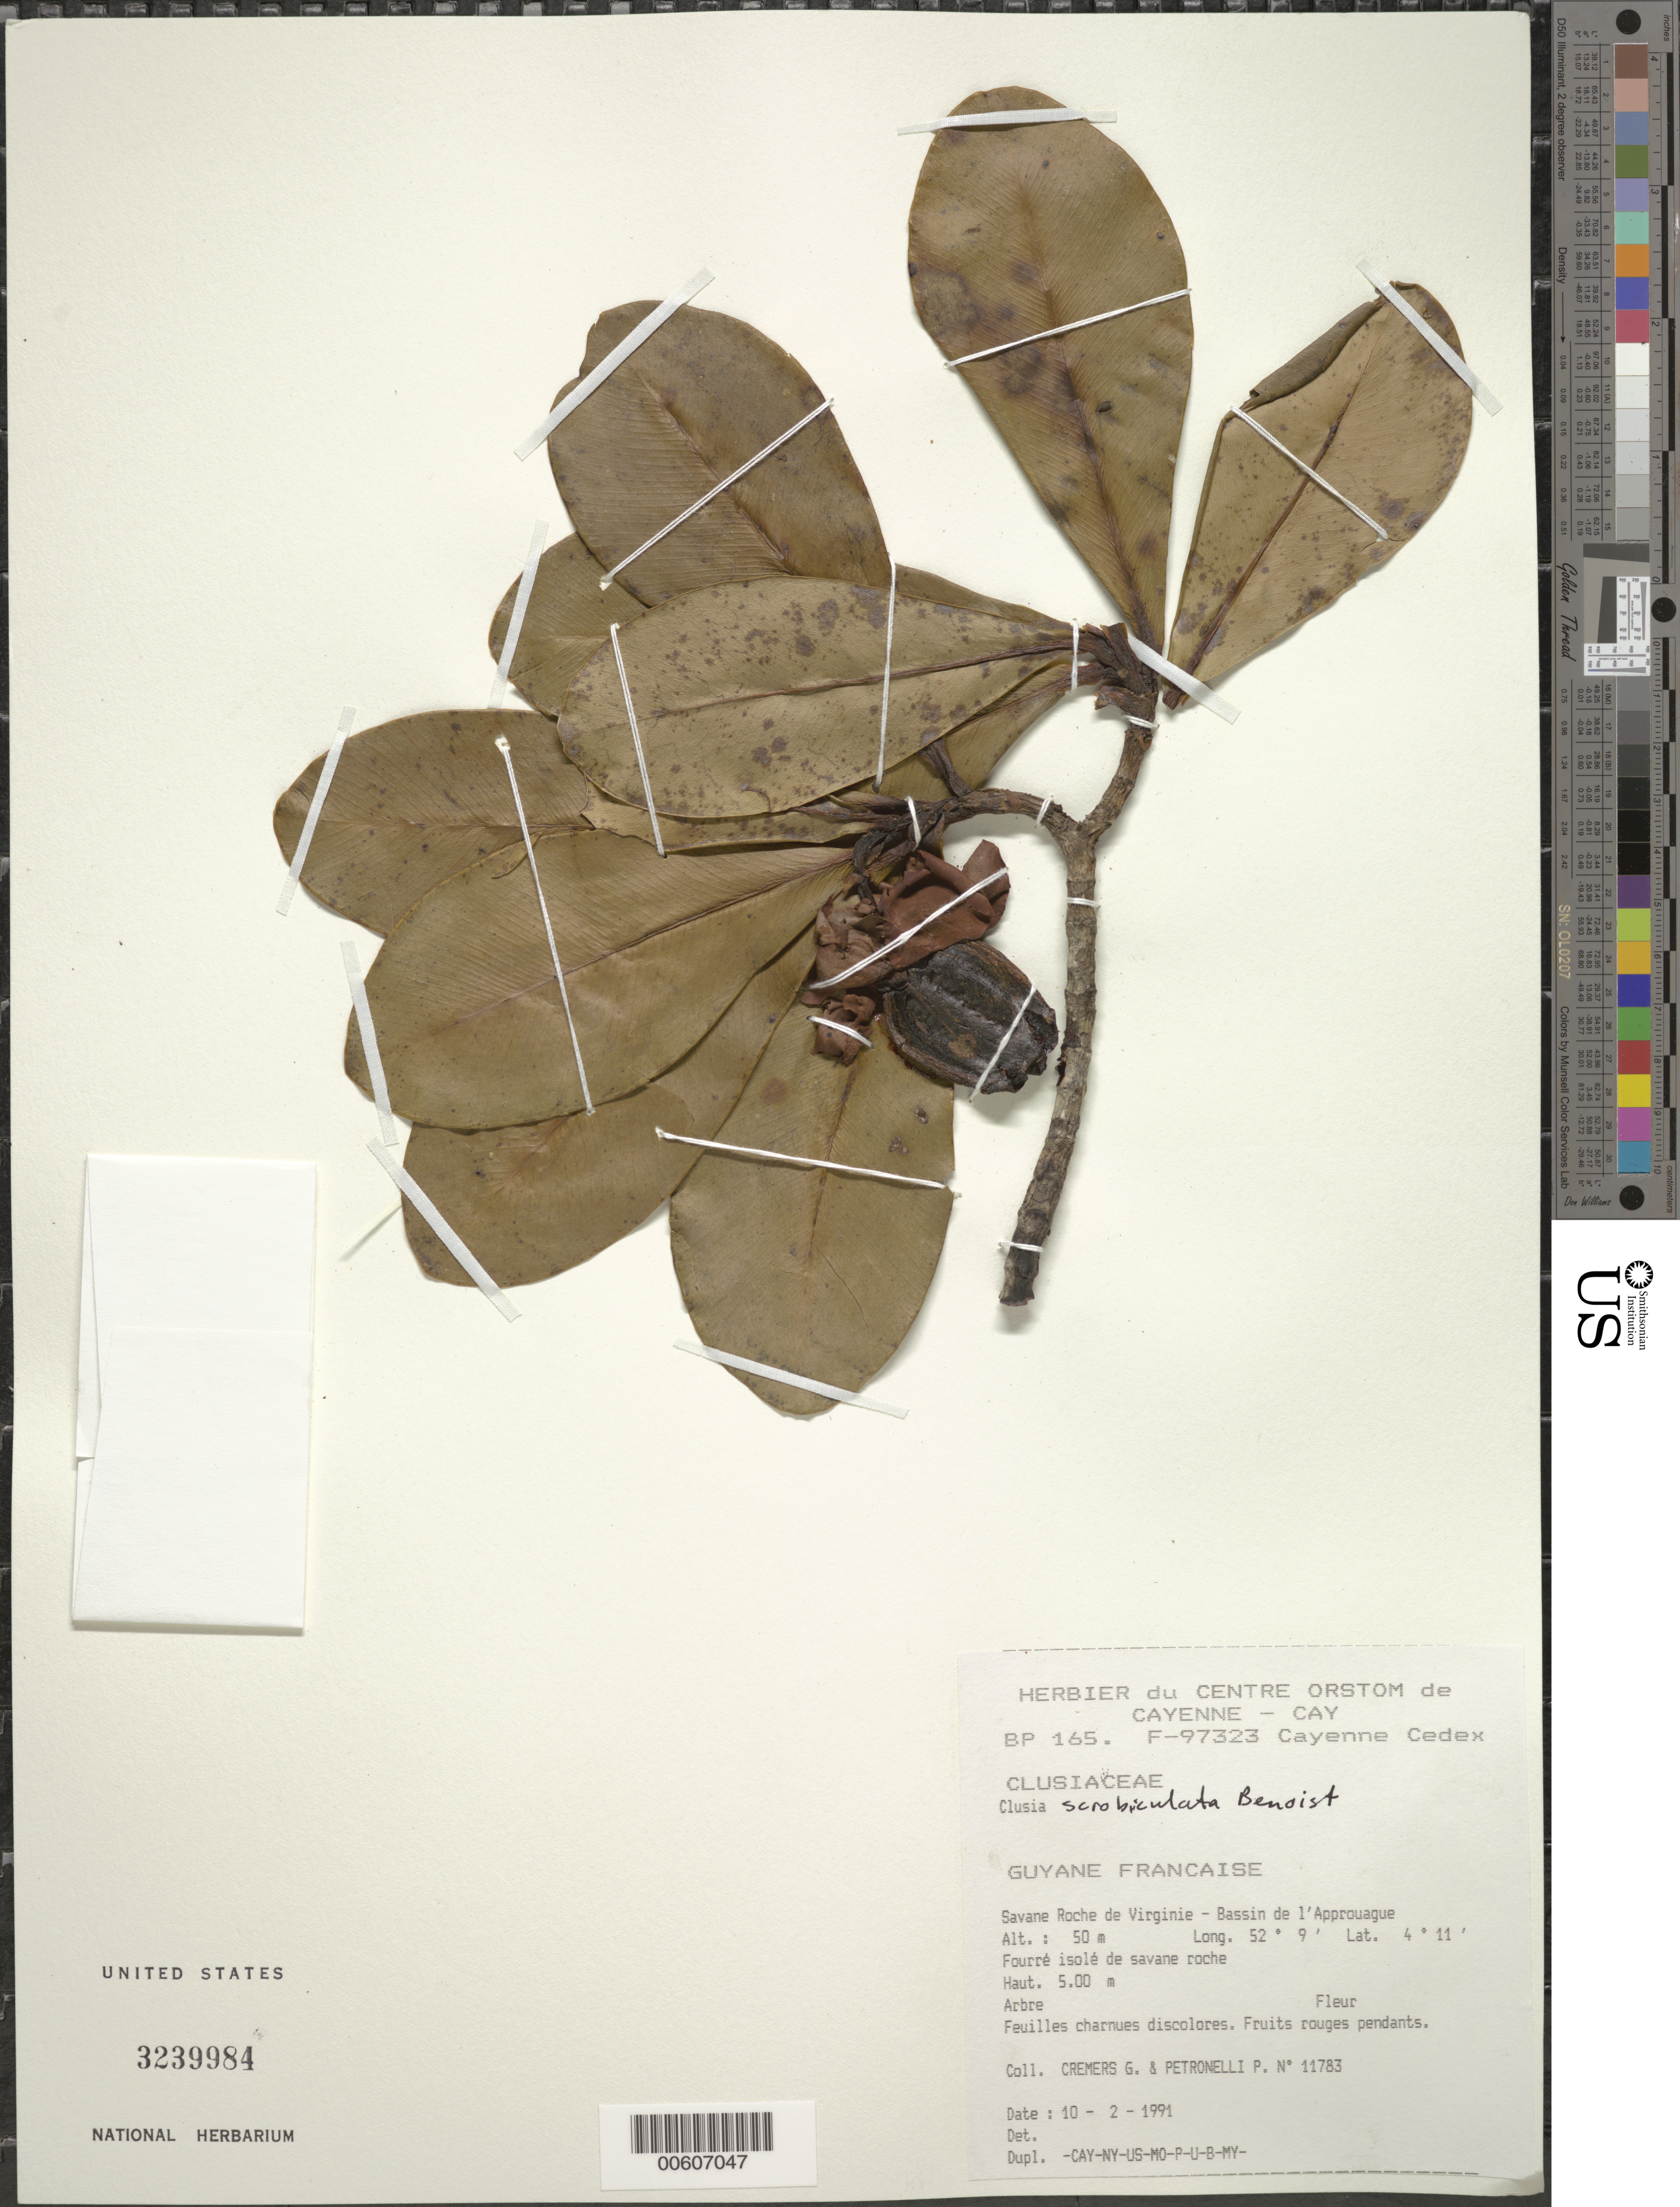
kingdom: Plantae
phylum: Tracheophyta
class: Magnoliopsida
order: Malpighiales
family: Clusiaceae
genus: Clusia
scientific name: Clusia scrobiculata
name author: Benoist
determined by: Pipoly, J. J., III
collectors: G. Cremers & P. Petronelli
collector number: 11783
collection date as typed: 10-Feb-91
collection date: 1991-02-10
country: French Guiana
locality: Savane Roche de Virginie, Bassin de l'Approuague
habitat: Fourré isolé de savane roche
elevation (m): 50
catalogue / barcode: US 3239984